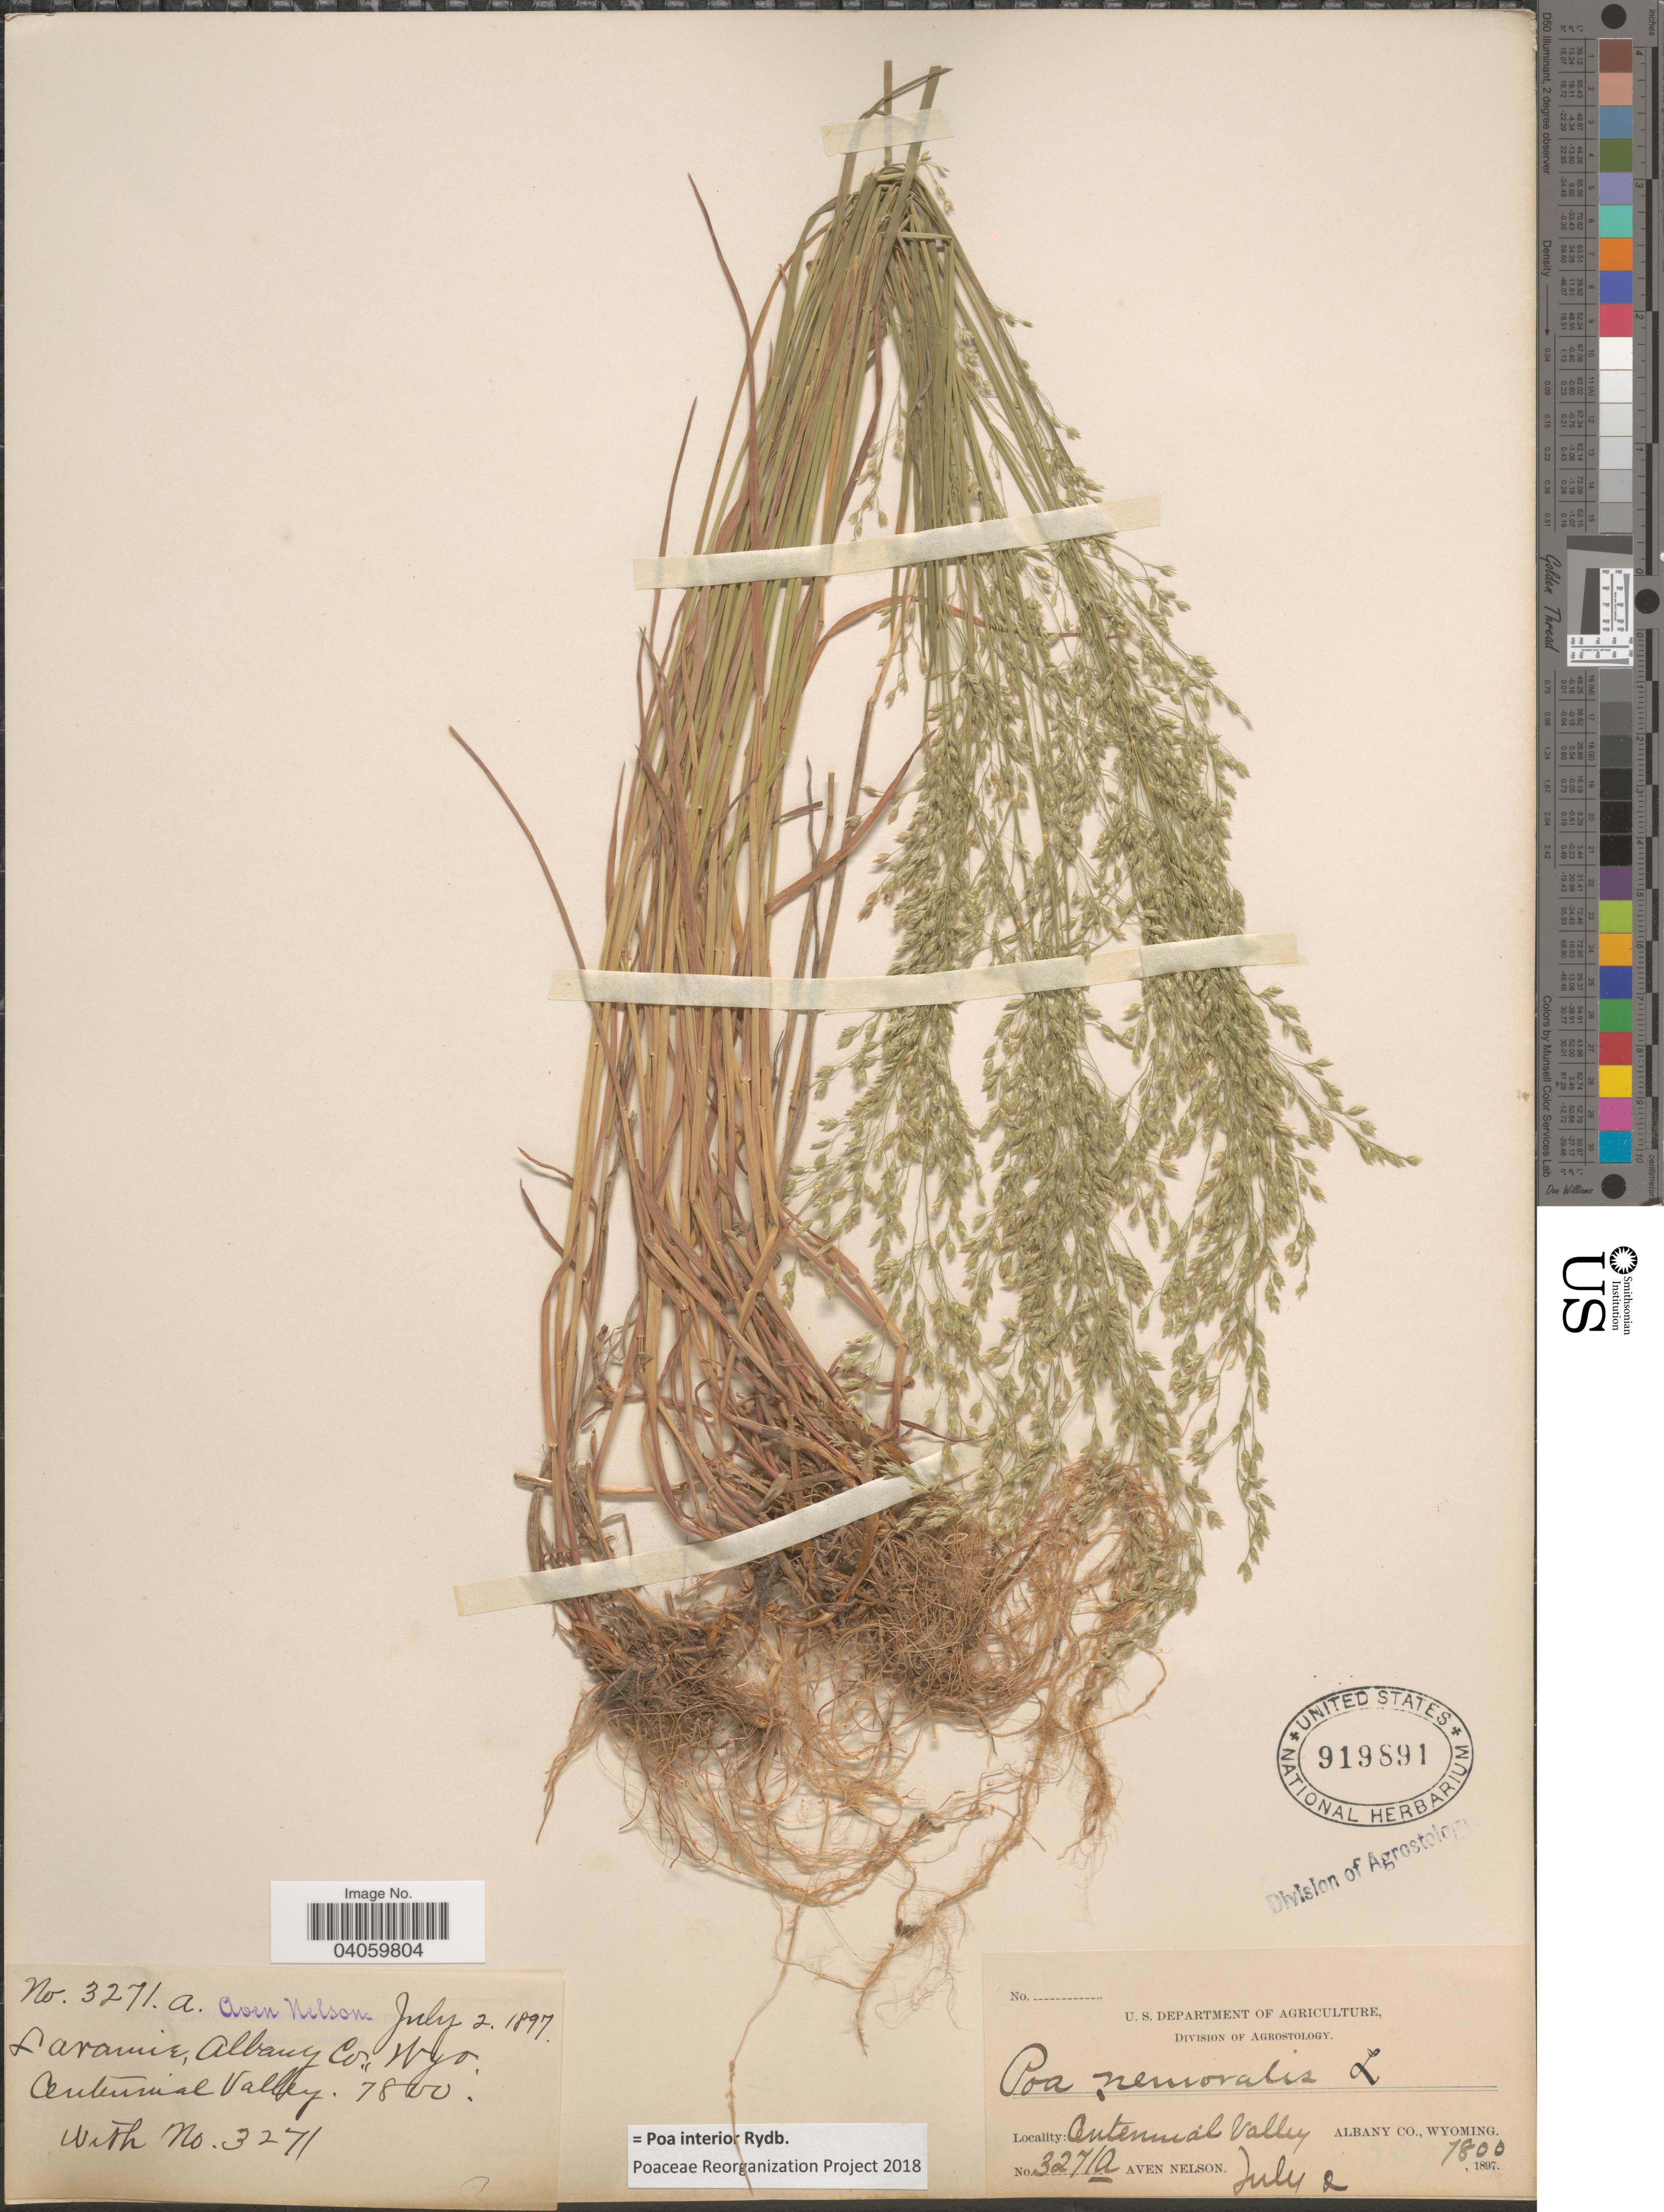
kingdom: Plantae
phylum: Tracheophyta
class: Liliopsida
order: Poales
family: Poaceae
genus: Poa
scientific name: Poa interior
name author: Rydb.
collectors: A. Nelson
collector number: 3271a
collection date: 1897-07-02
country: United States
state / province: Wyoming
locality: Laramie, Albany Co. Centenial Valley.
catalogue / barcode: US 919891